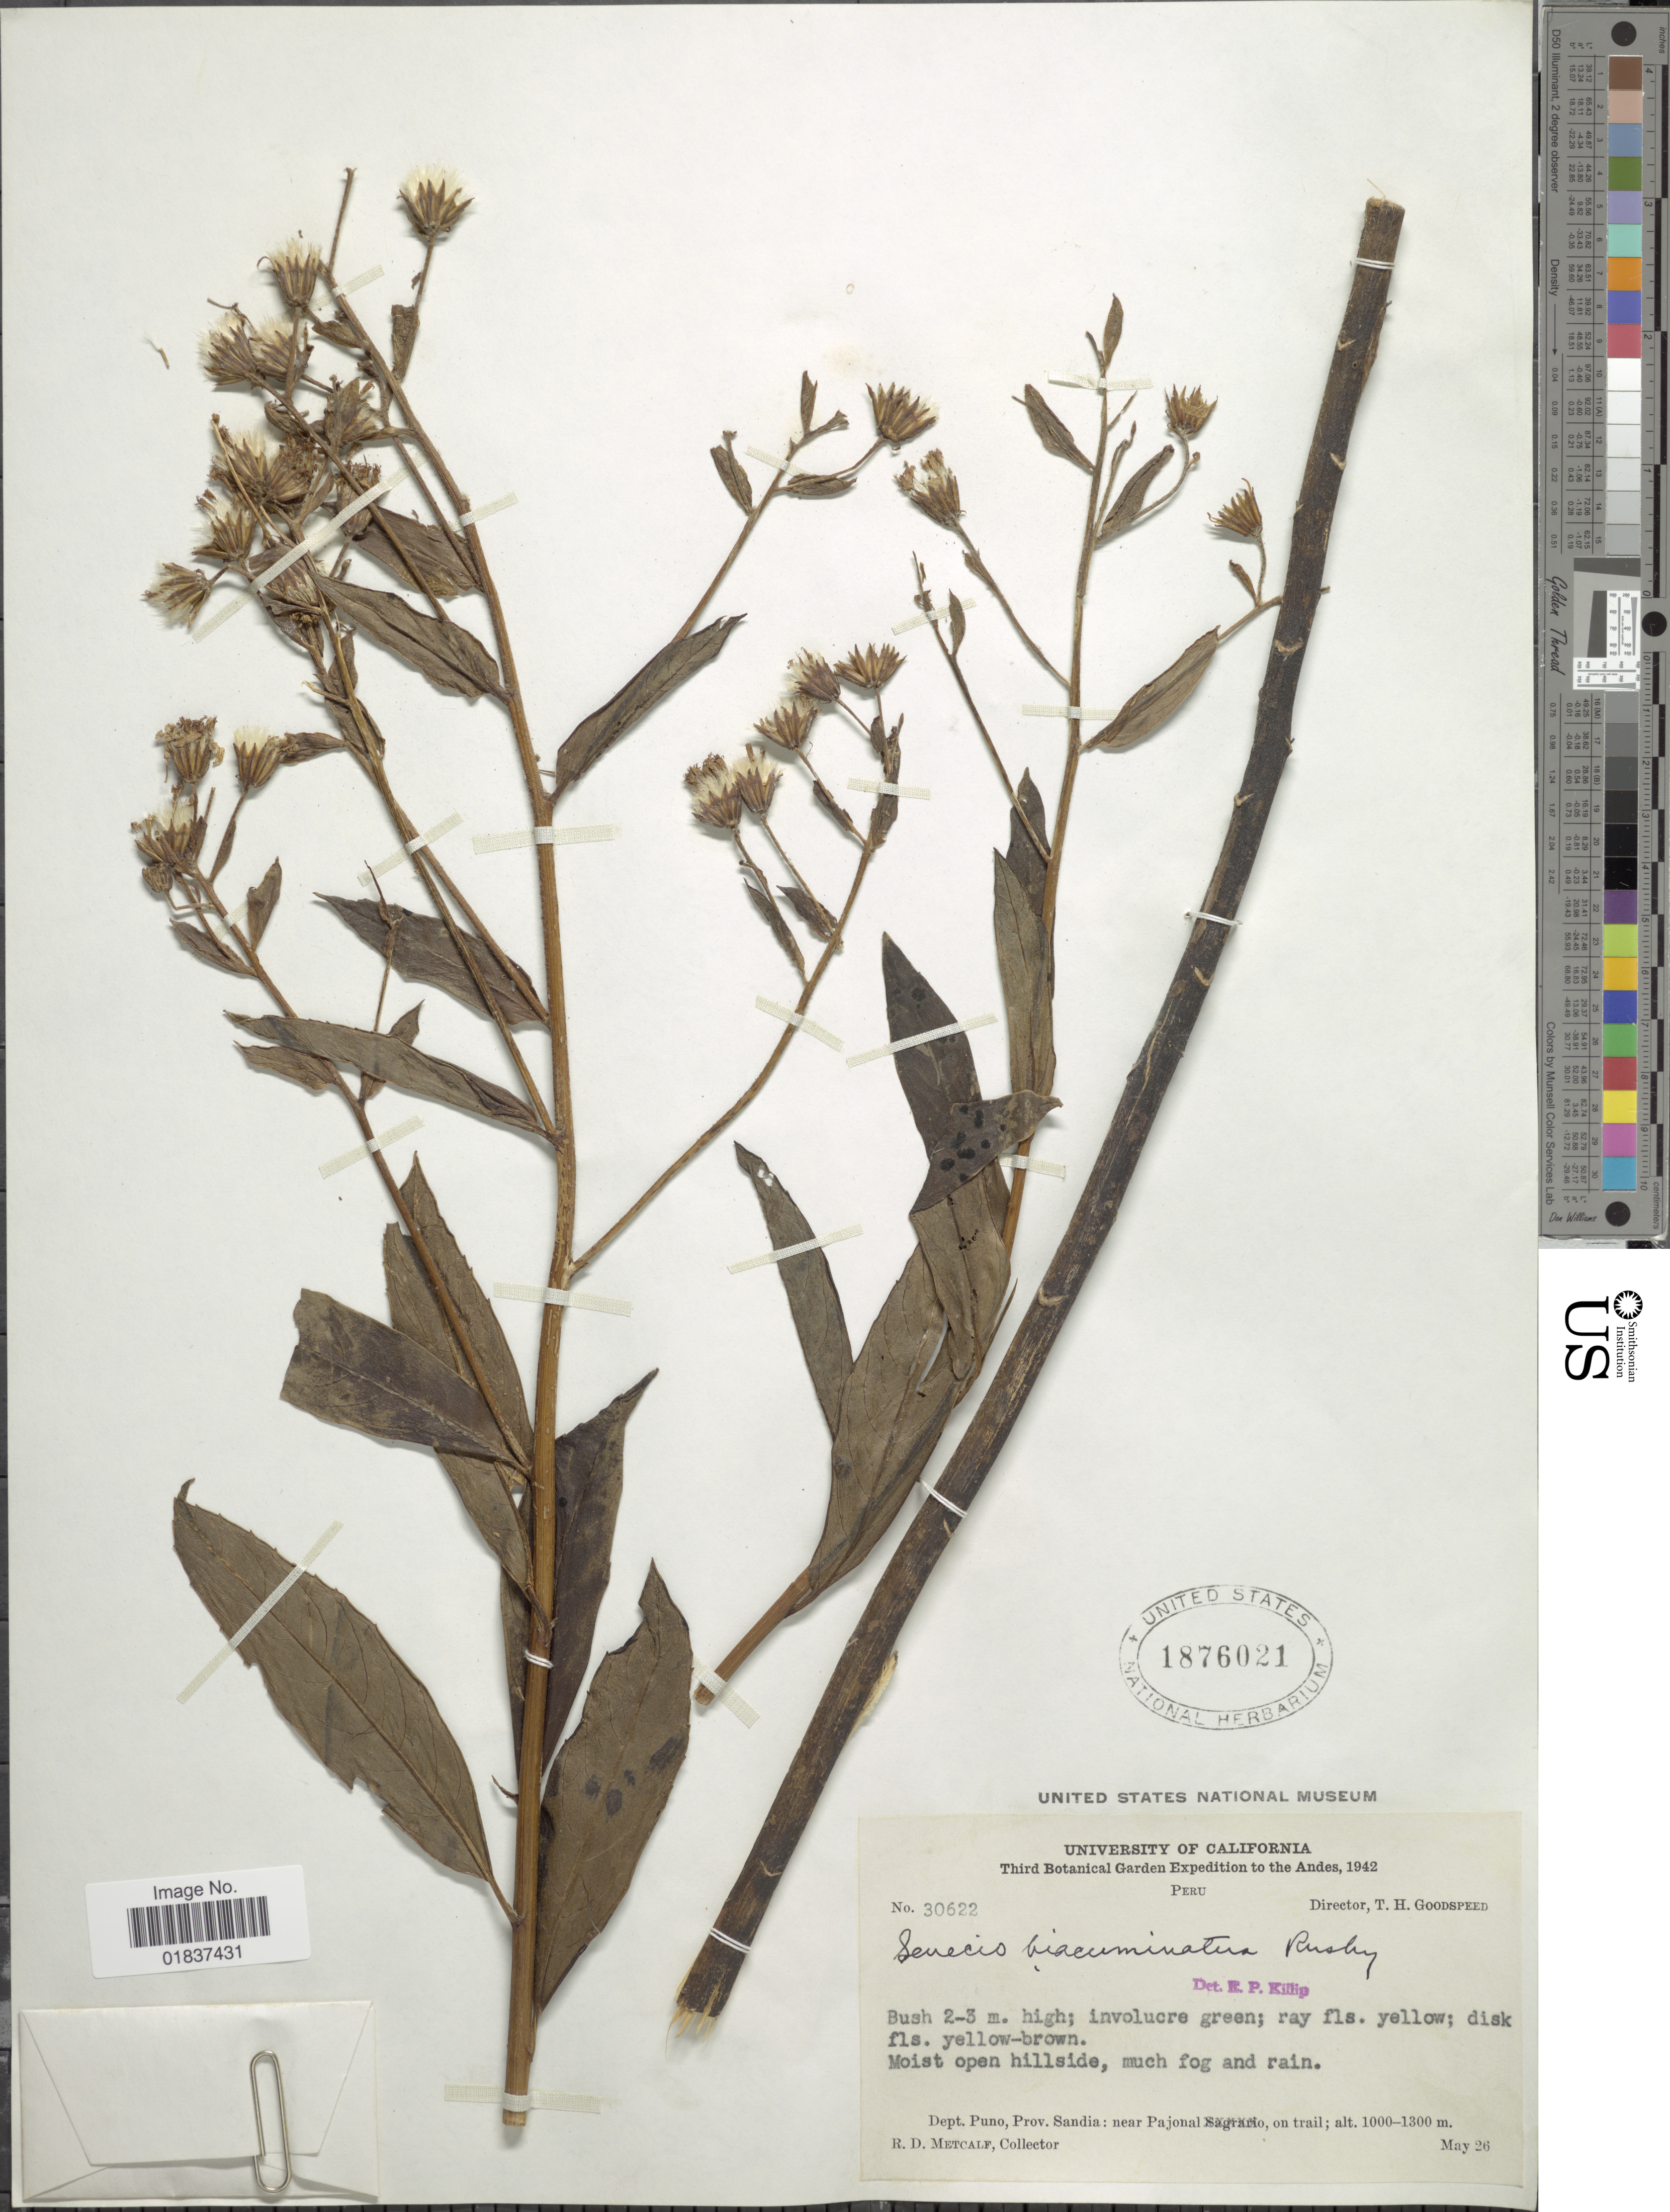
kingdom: Plantae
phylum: Tracheophyta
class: Magnoliopsida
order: Asterales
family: Asteraceae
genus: Dendrophorbium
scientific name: Dendrophorbium biacuminatum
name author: (Rusby) C. Jeffrey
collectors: R. D. Metcalf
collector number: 30622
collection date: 1942-05-26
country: Peru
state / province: Puno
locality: Dept. Puno, Prov. Sandia: near Pajonal, on trail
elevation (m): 1000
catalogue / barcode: US 1876021